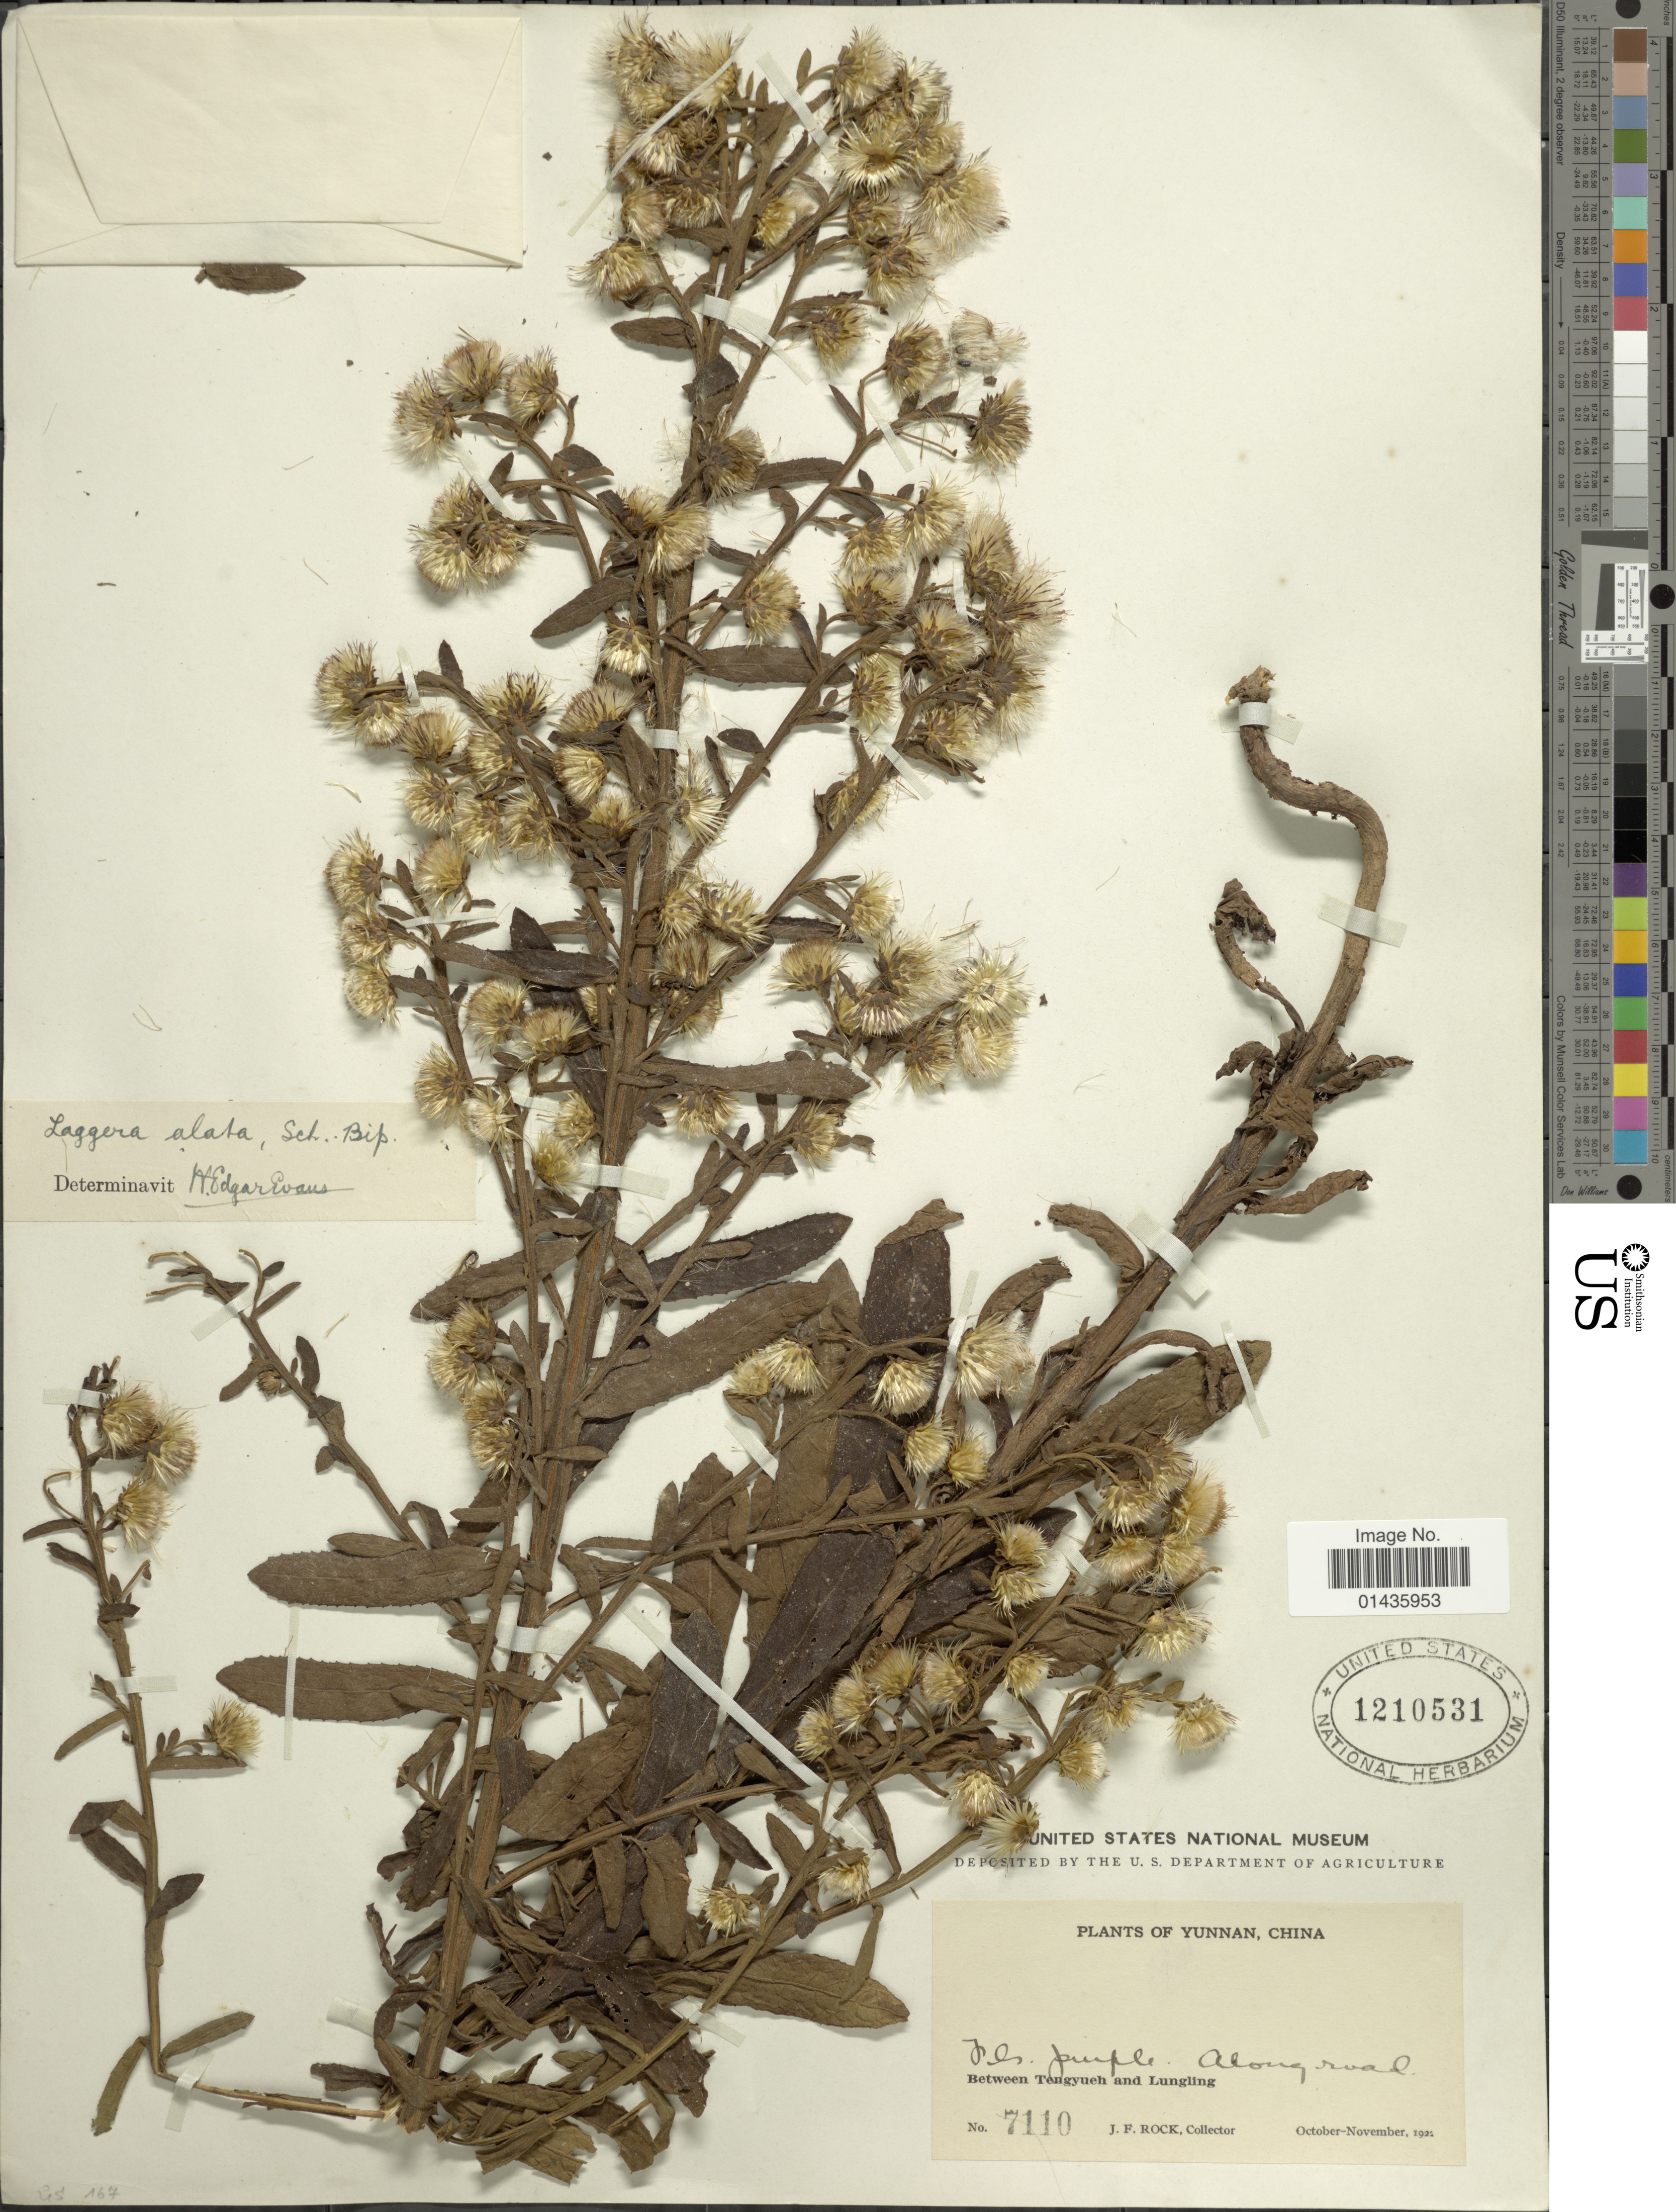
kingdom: Plantae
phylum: Tracheophyta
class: Magnoliopsida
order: Asterales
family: Asteraceae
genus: Laggera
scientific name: Laggera alata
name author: Sch. Bip.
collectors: J. Rock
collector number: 7110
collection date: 1922-10/1922-11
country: China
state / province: Yunnan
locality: Between Tengyueh and Lungling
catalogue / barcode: US 1210531